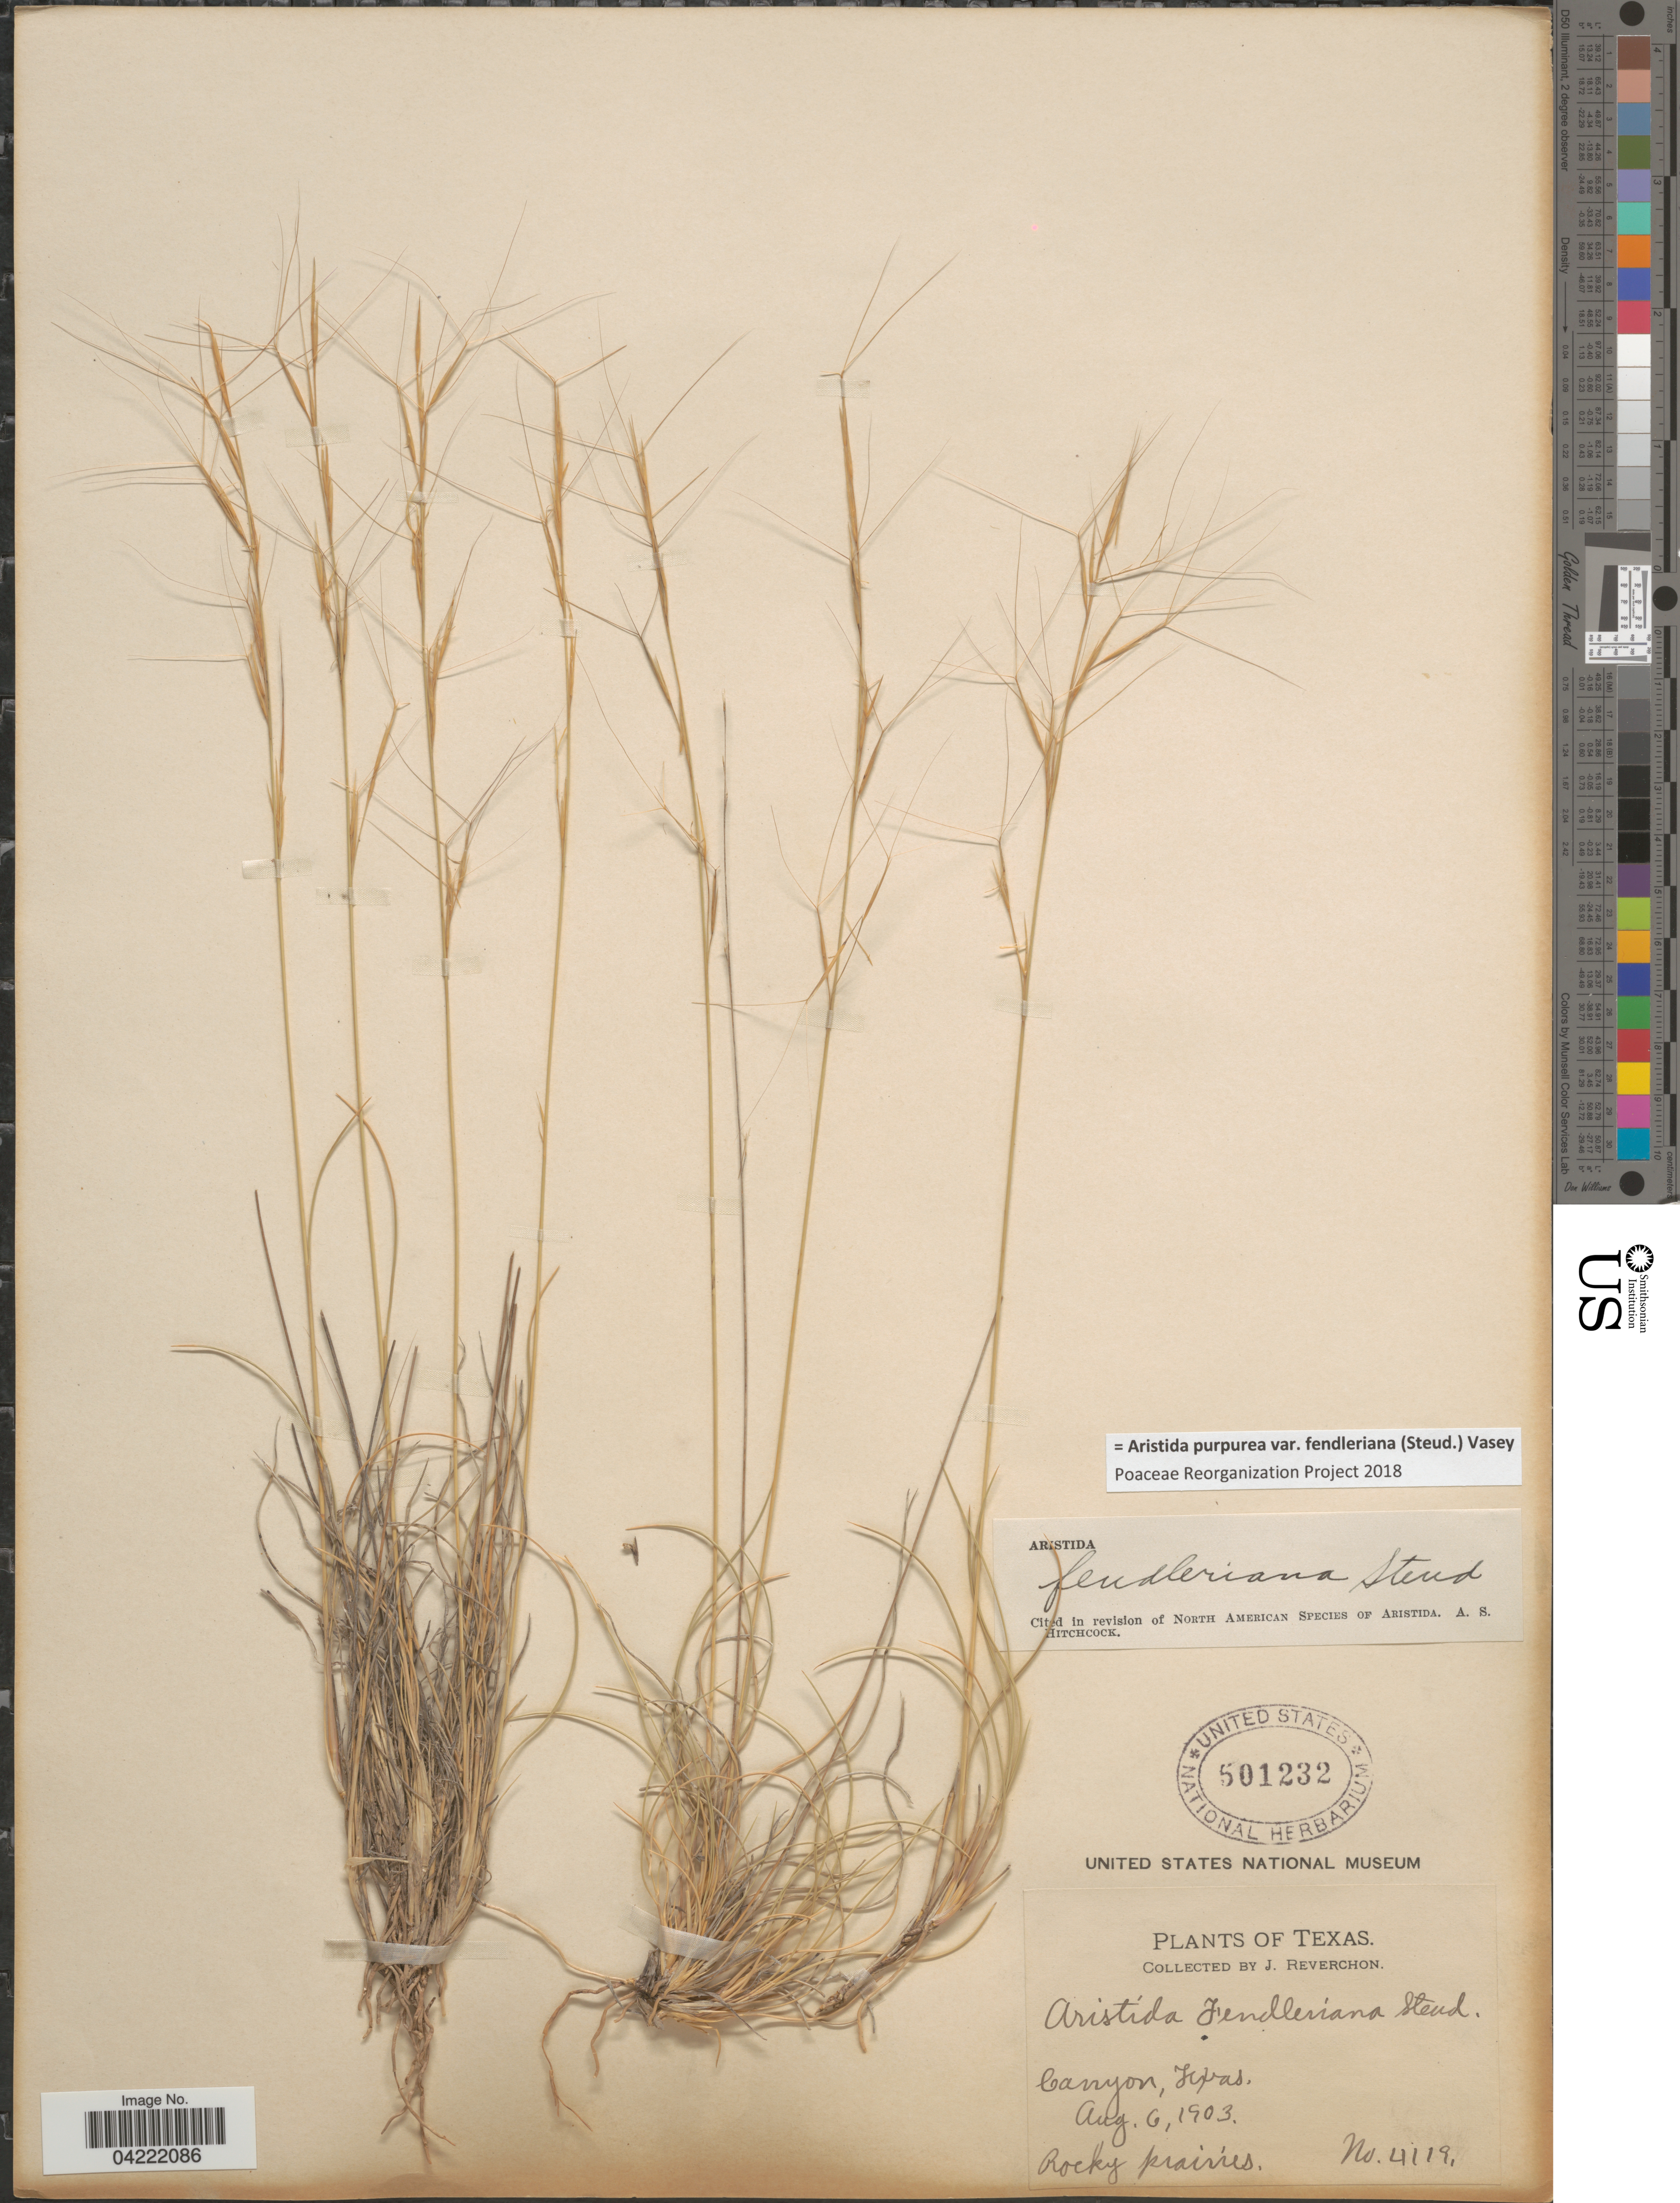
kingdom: Plantae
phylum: Tracheophyta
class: Liliopsida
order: Poales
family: Poaceae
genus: Aristida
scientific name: Aristida purpurea var. fendleriana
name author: (Steud.) Vasey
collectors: J. Reverchon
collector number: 4119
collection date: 1903-08-06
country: United States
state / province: Texas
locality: Canyon, Texas. Rocky prairies.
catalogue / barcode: US 501232